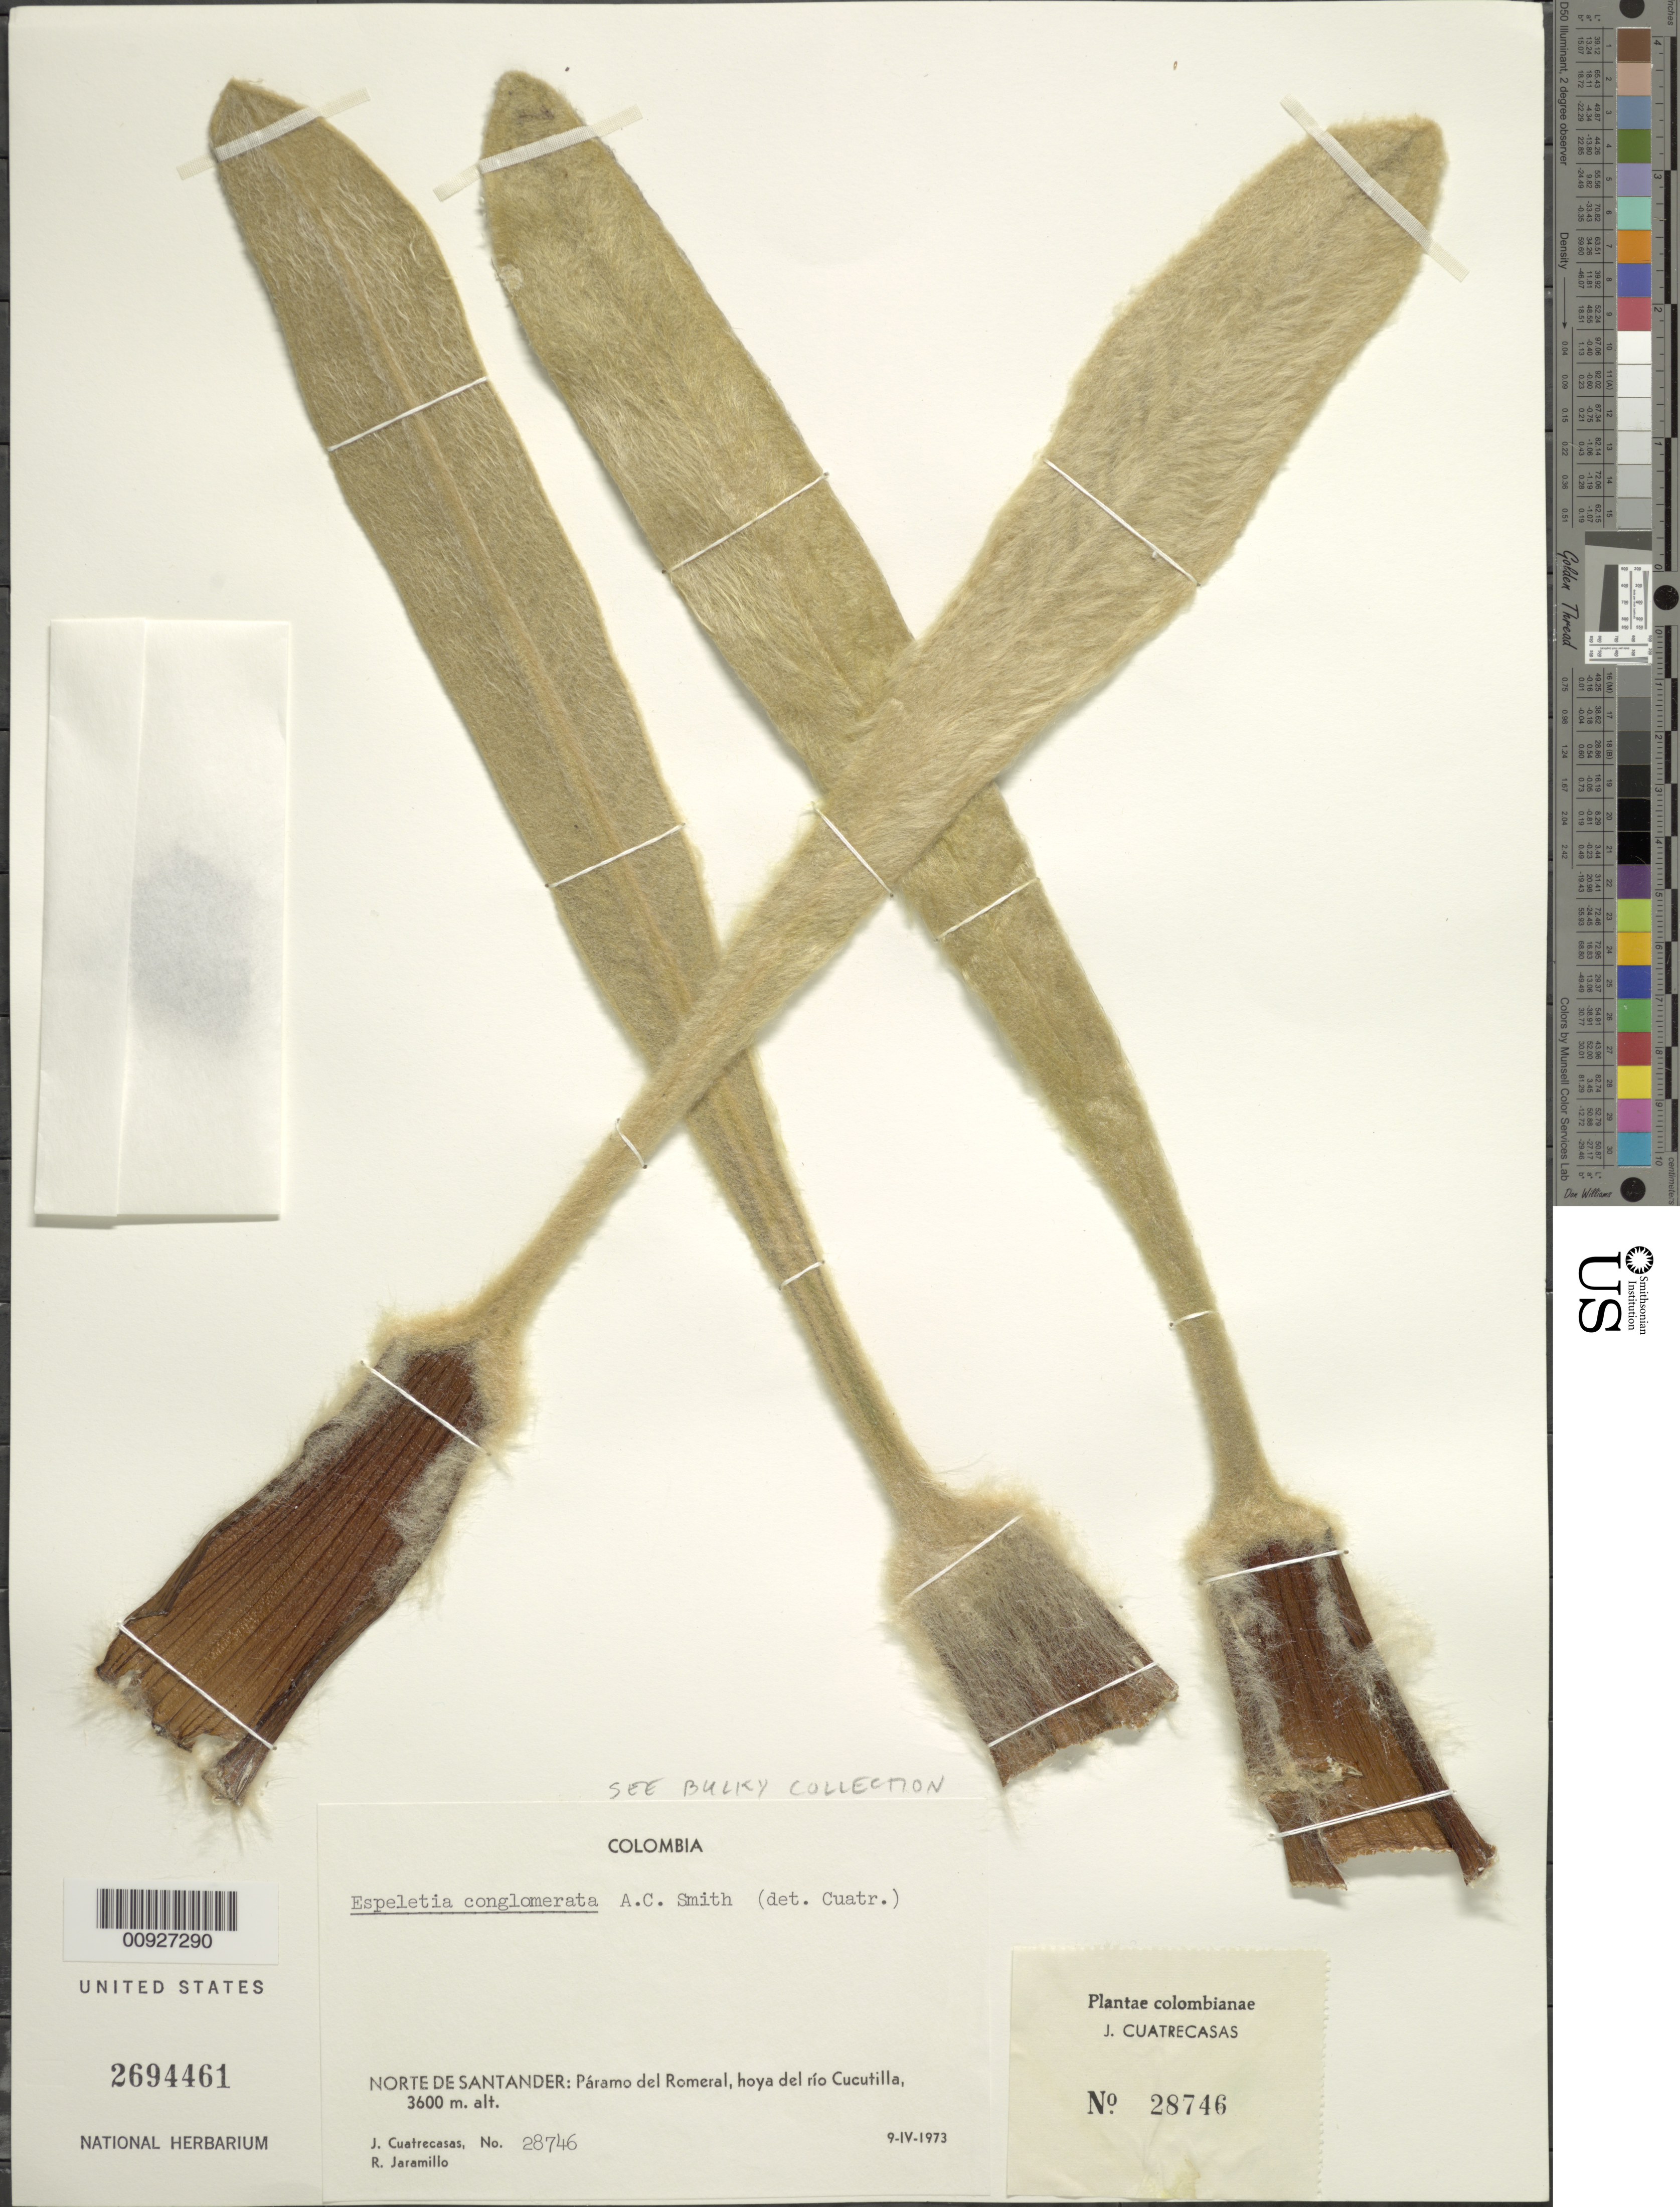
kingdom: Plantae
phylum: Tracheophyta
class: Magnoliopsida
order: Asterales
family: Asteraceae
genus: Espeletia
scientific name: Espeletia conglomerata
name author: A.C. Sm.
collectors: J. Cuatrecasas & R. Jaramillo M.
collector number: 28746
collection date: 1973-04-09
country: Colombia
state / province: Norte de Santander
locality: P. del Romeral. P. del Romeral, hoya del río Cucutilla.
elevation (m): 3600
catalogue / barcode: US 2694461